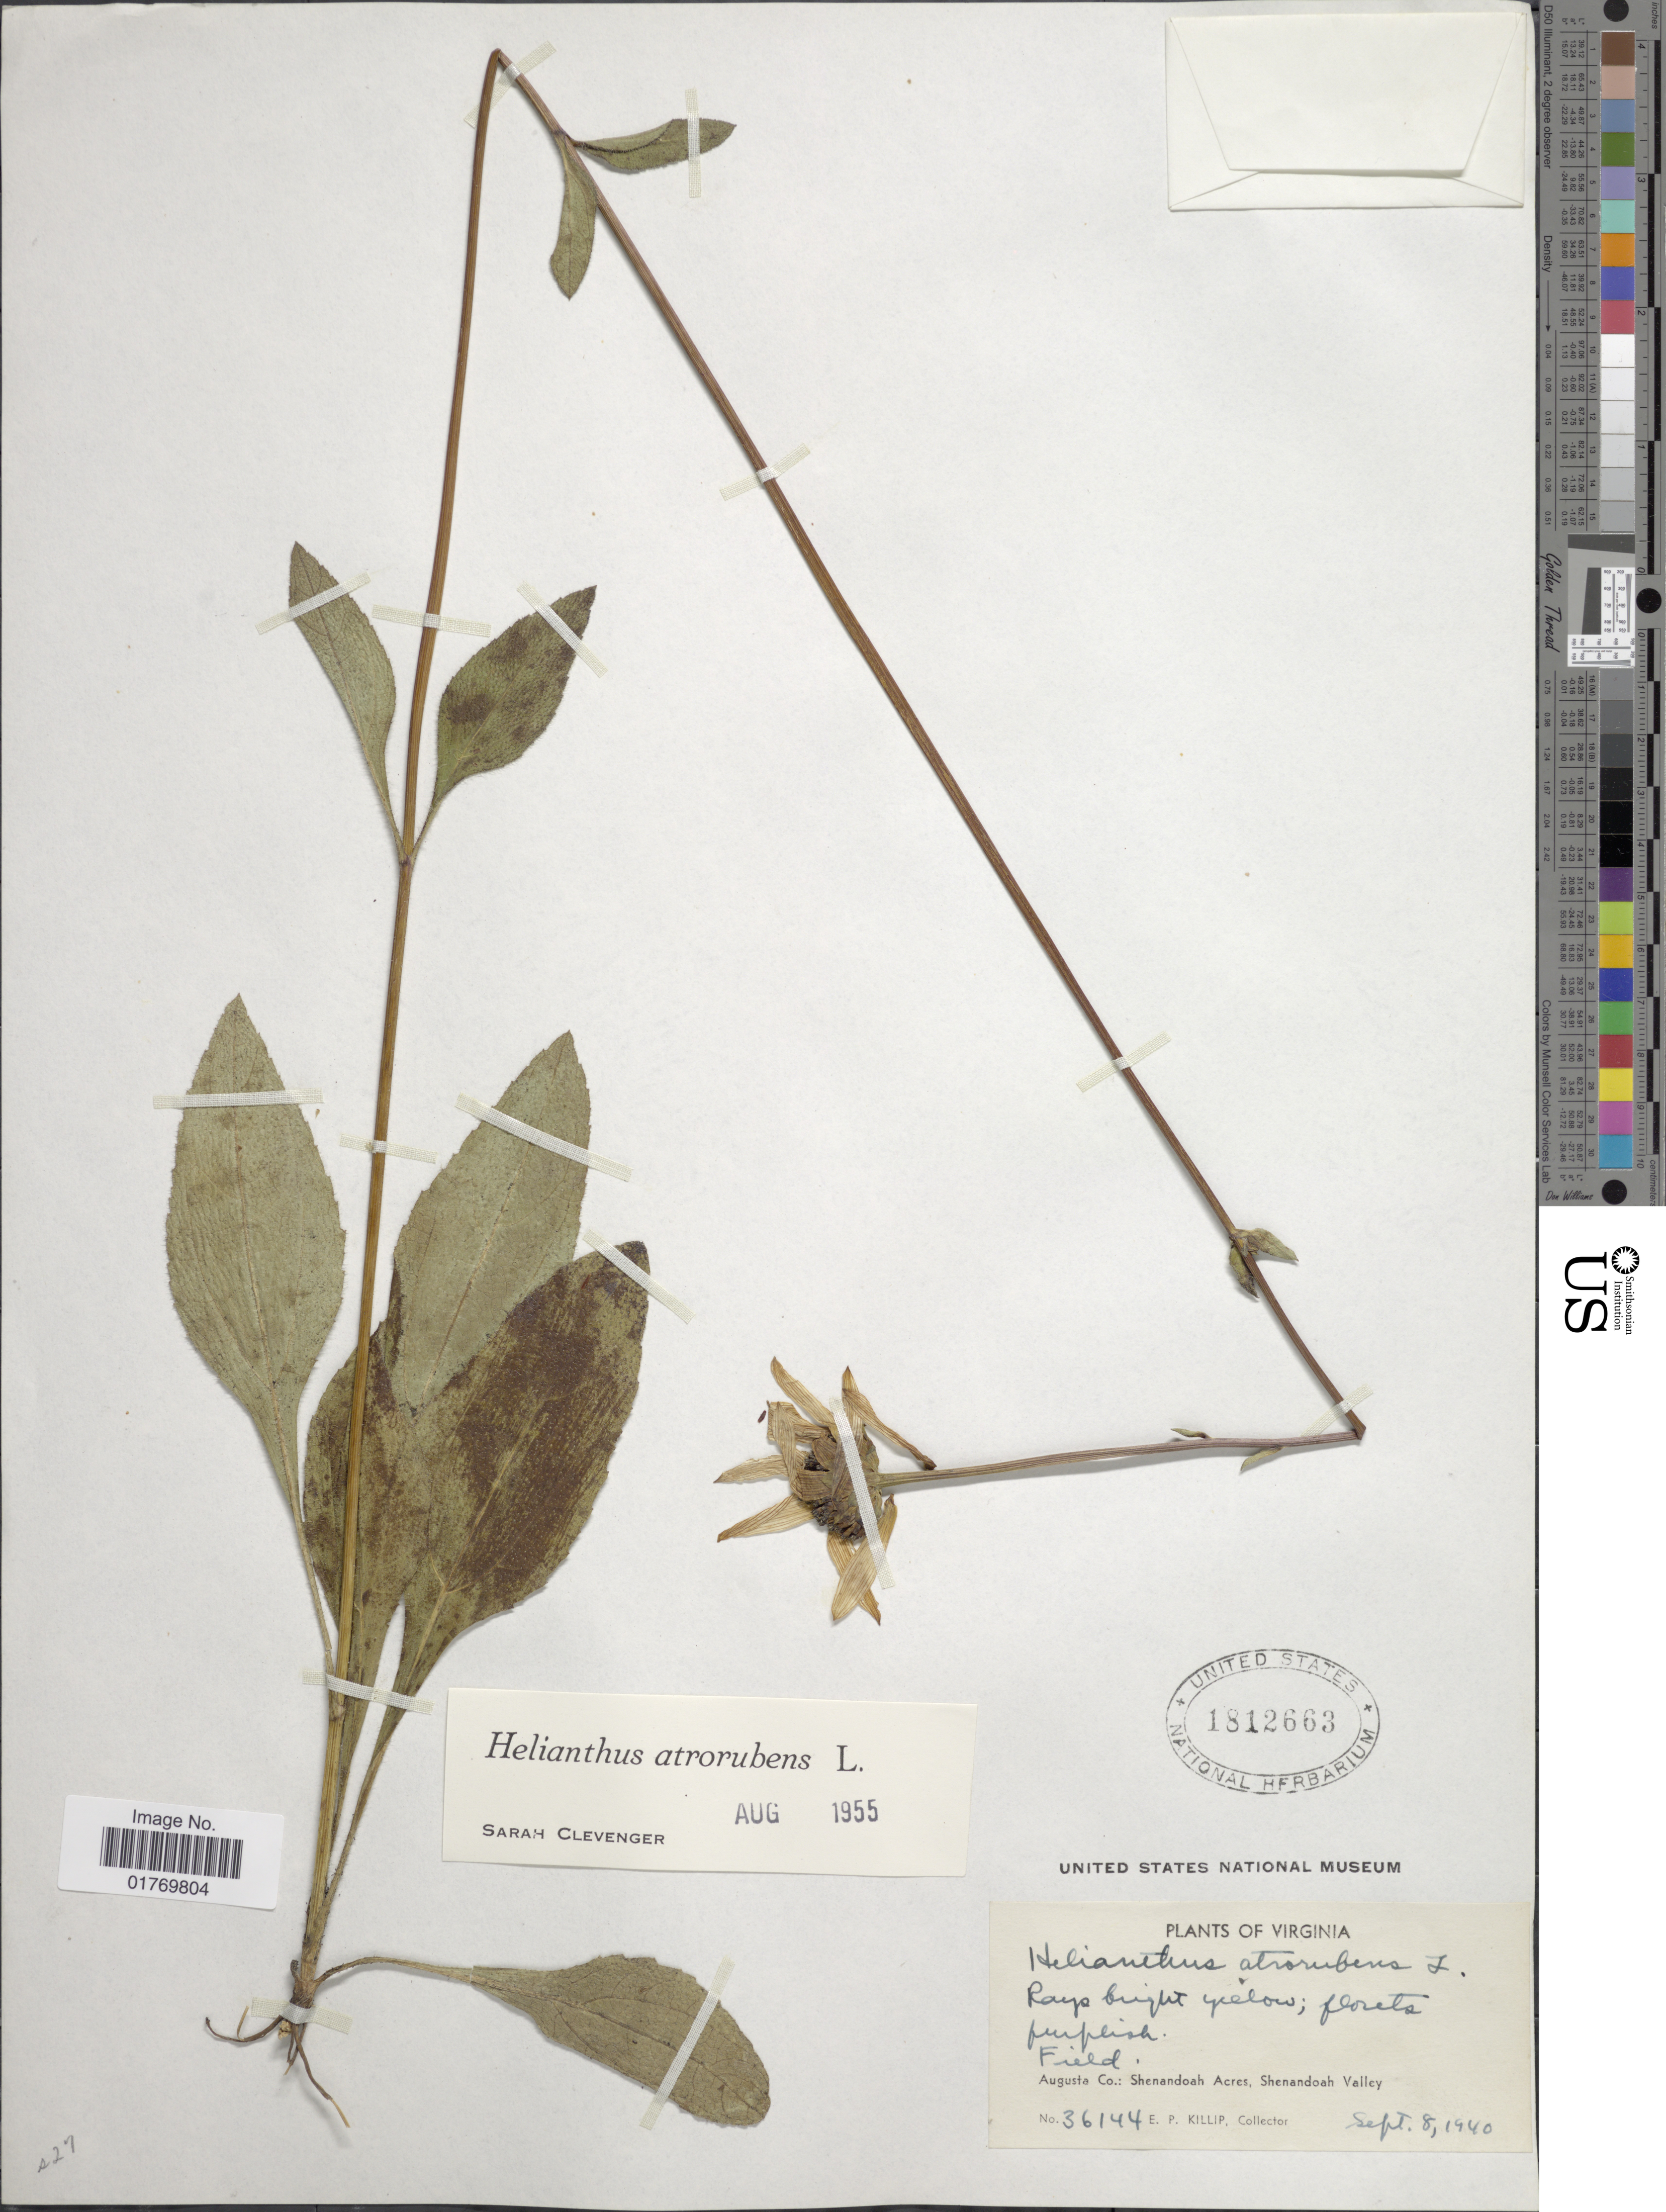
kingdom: Plantae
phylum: Tracheophyta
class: Magnoliopsida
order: Asterales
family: Asteraceae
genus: Helianthus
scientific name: Helianthus atrorubens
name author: L.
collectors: E. P. Killip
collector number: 36144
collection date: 1940-09-08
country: United States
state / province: Virginia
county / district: Augusta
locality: Augusta Co.: Shenandoah Acres, Shenadoah Valley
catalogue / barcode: US 1812663